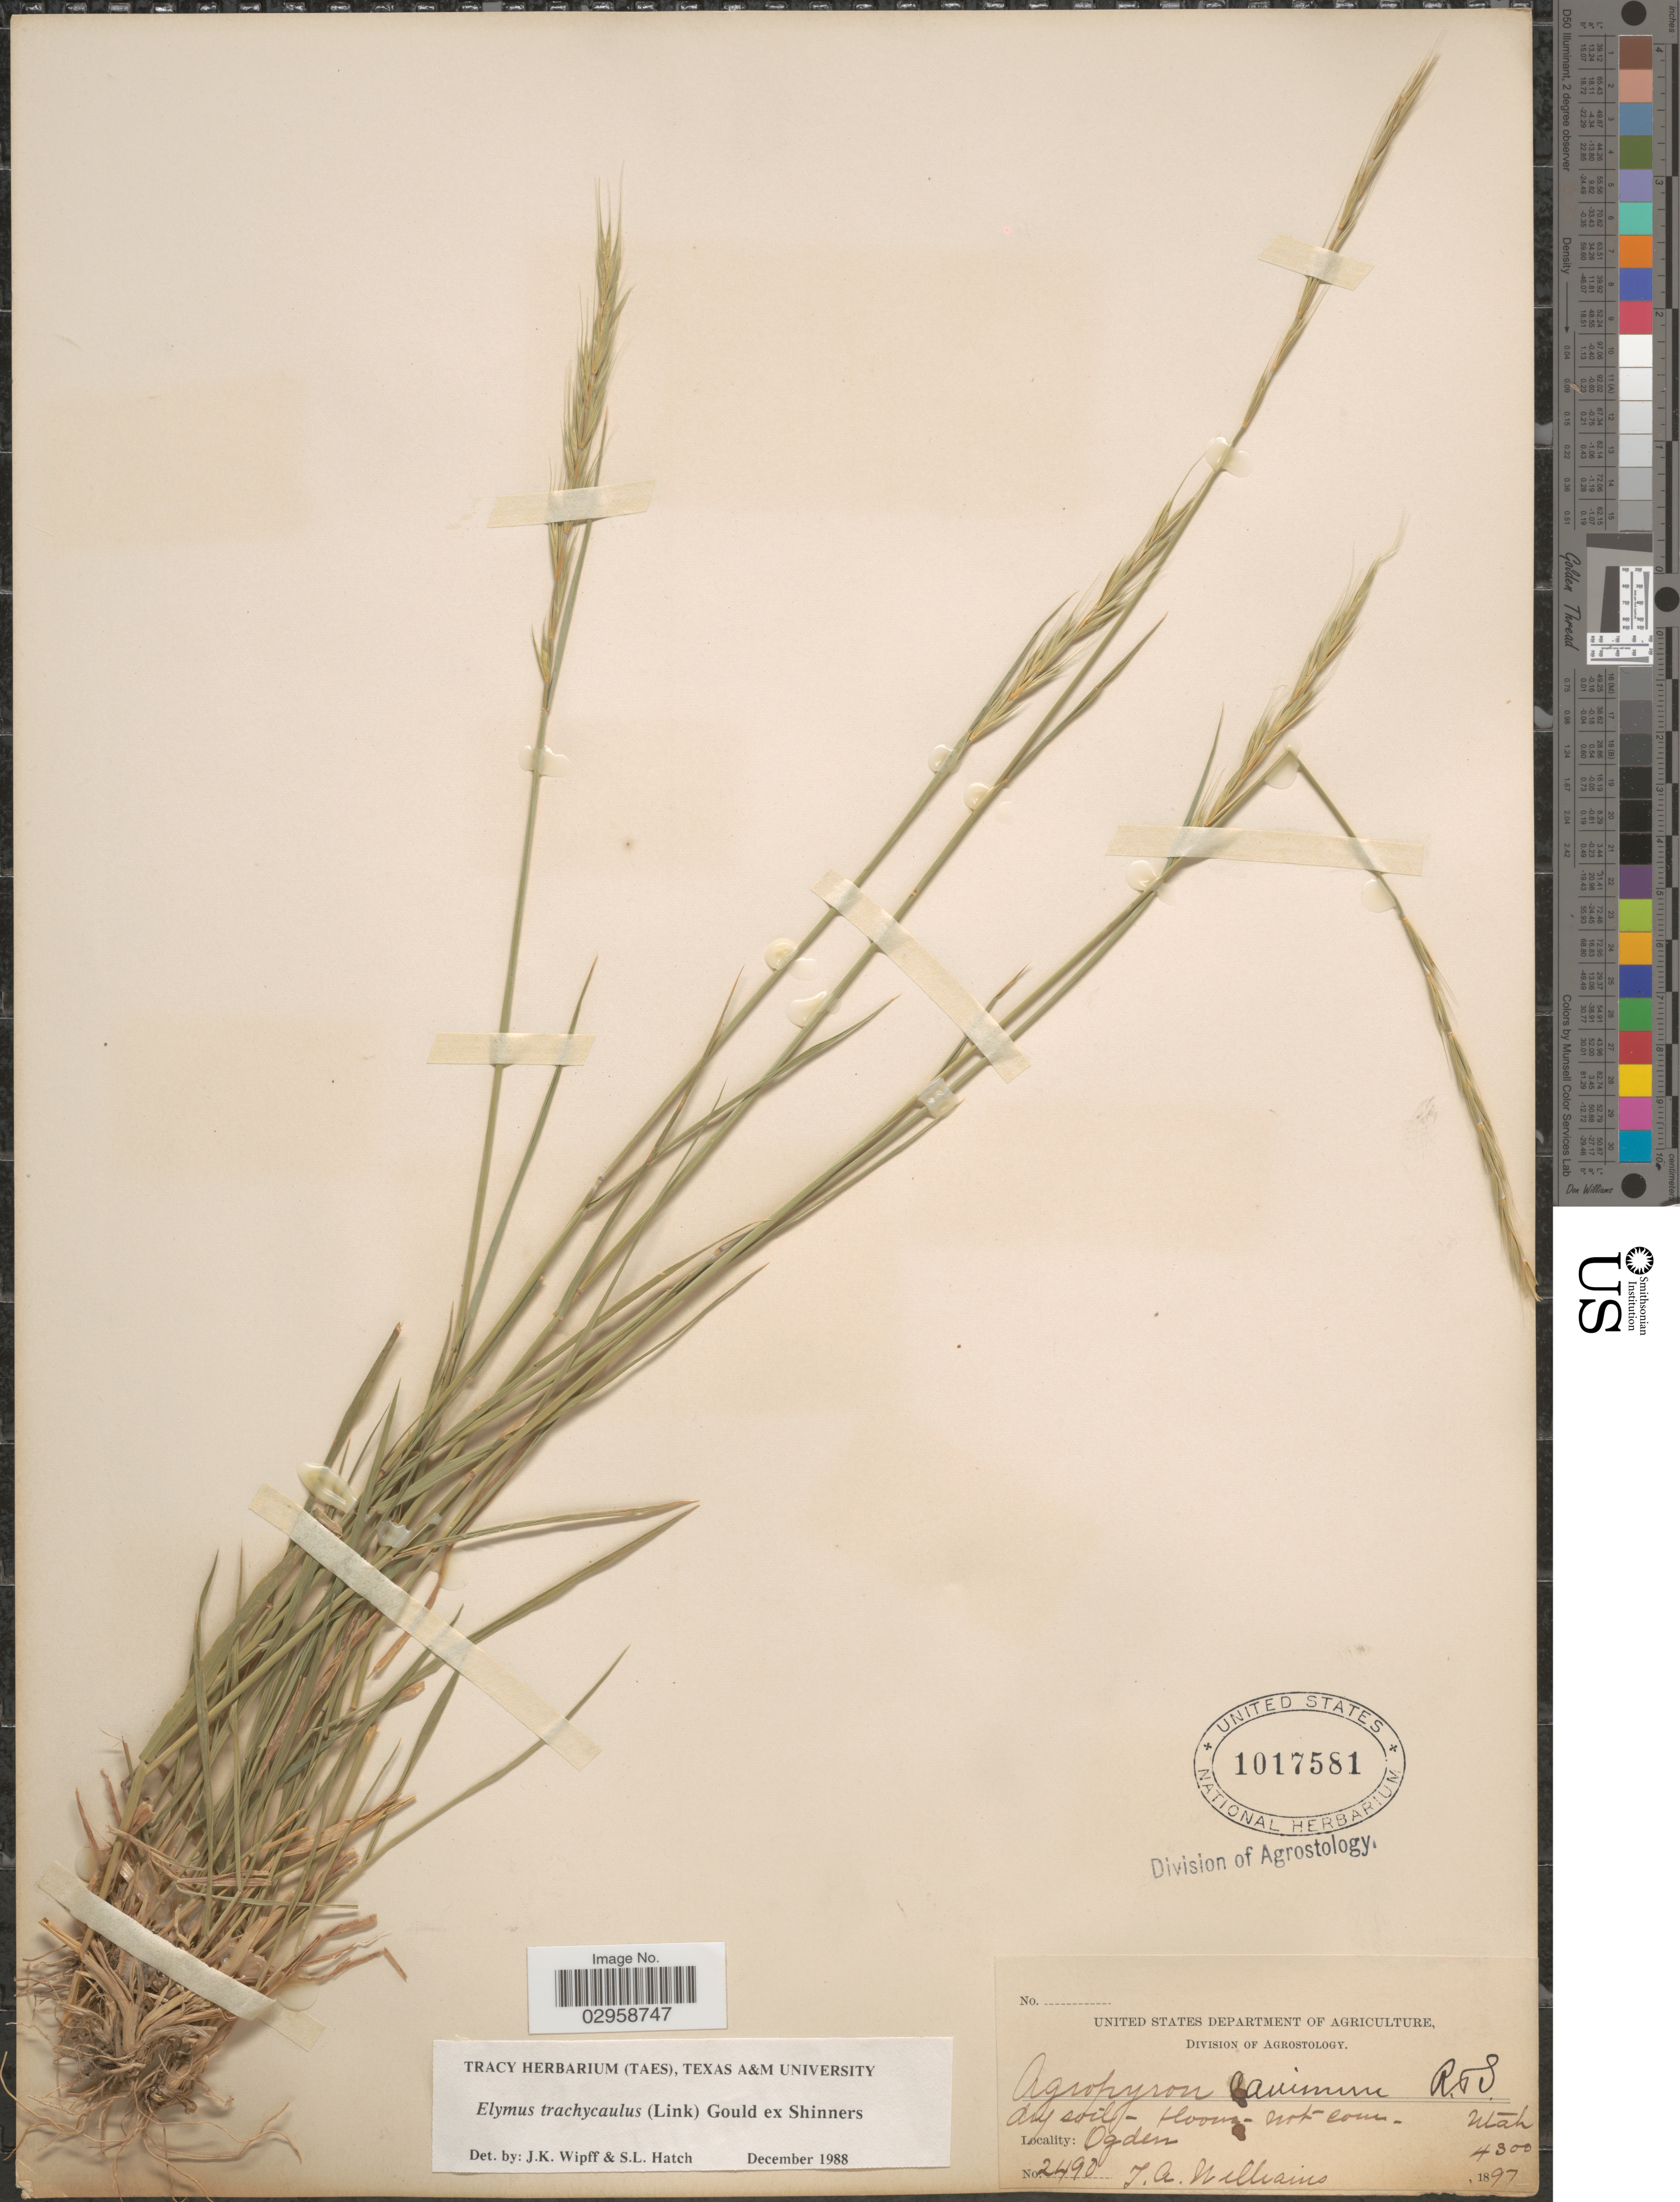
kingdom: Plantae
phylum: Tracheophyta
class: Liliopsida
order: Poales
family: Poaceae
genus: Elymus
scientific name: Elymus trachycaulus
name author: (Link) Gould ex Shinners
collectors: T. Williams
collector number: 2490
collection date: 1897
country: United States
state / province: Utah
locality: Ogden.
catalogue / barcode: US 1017581